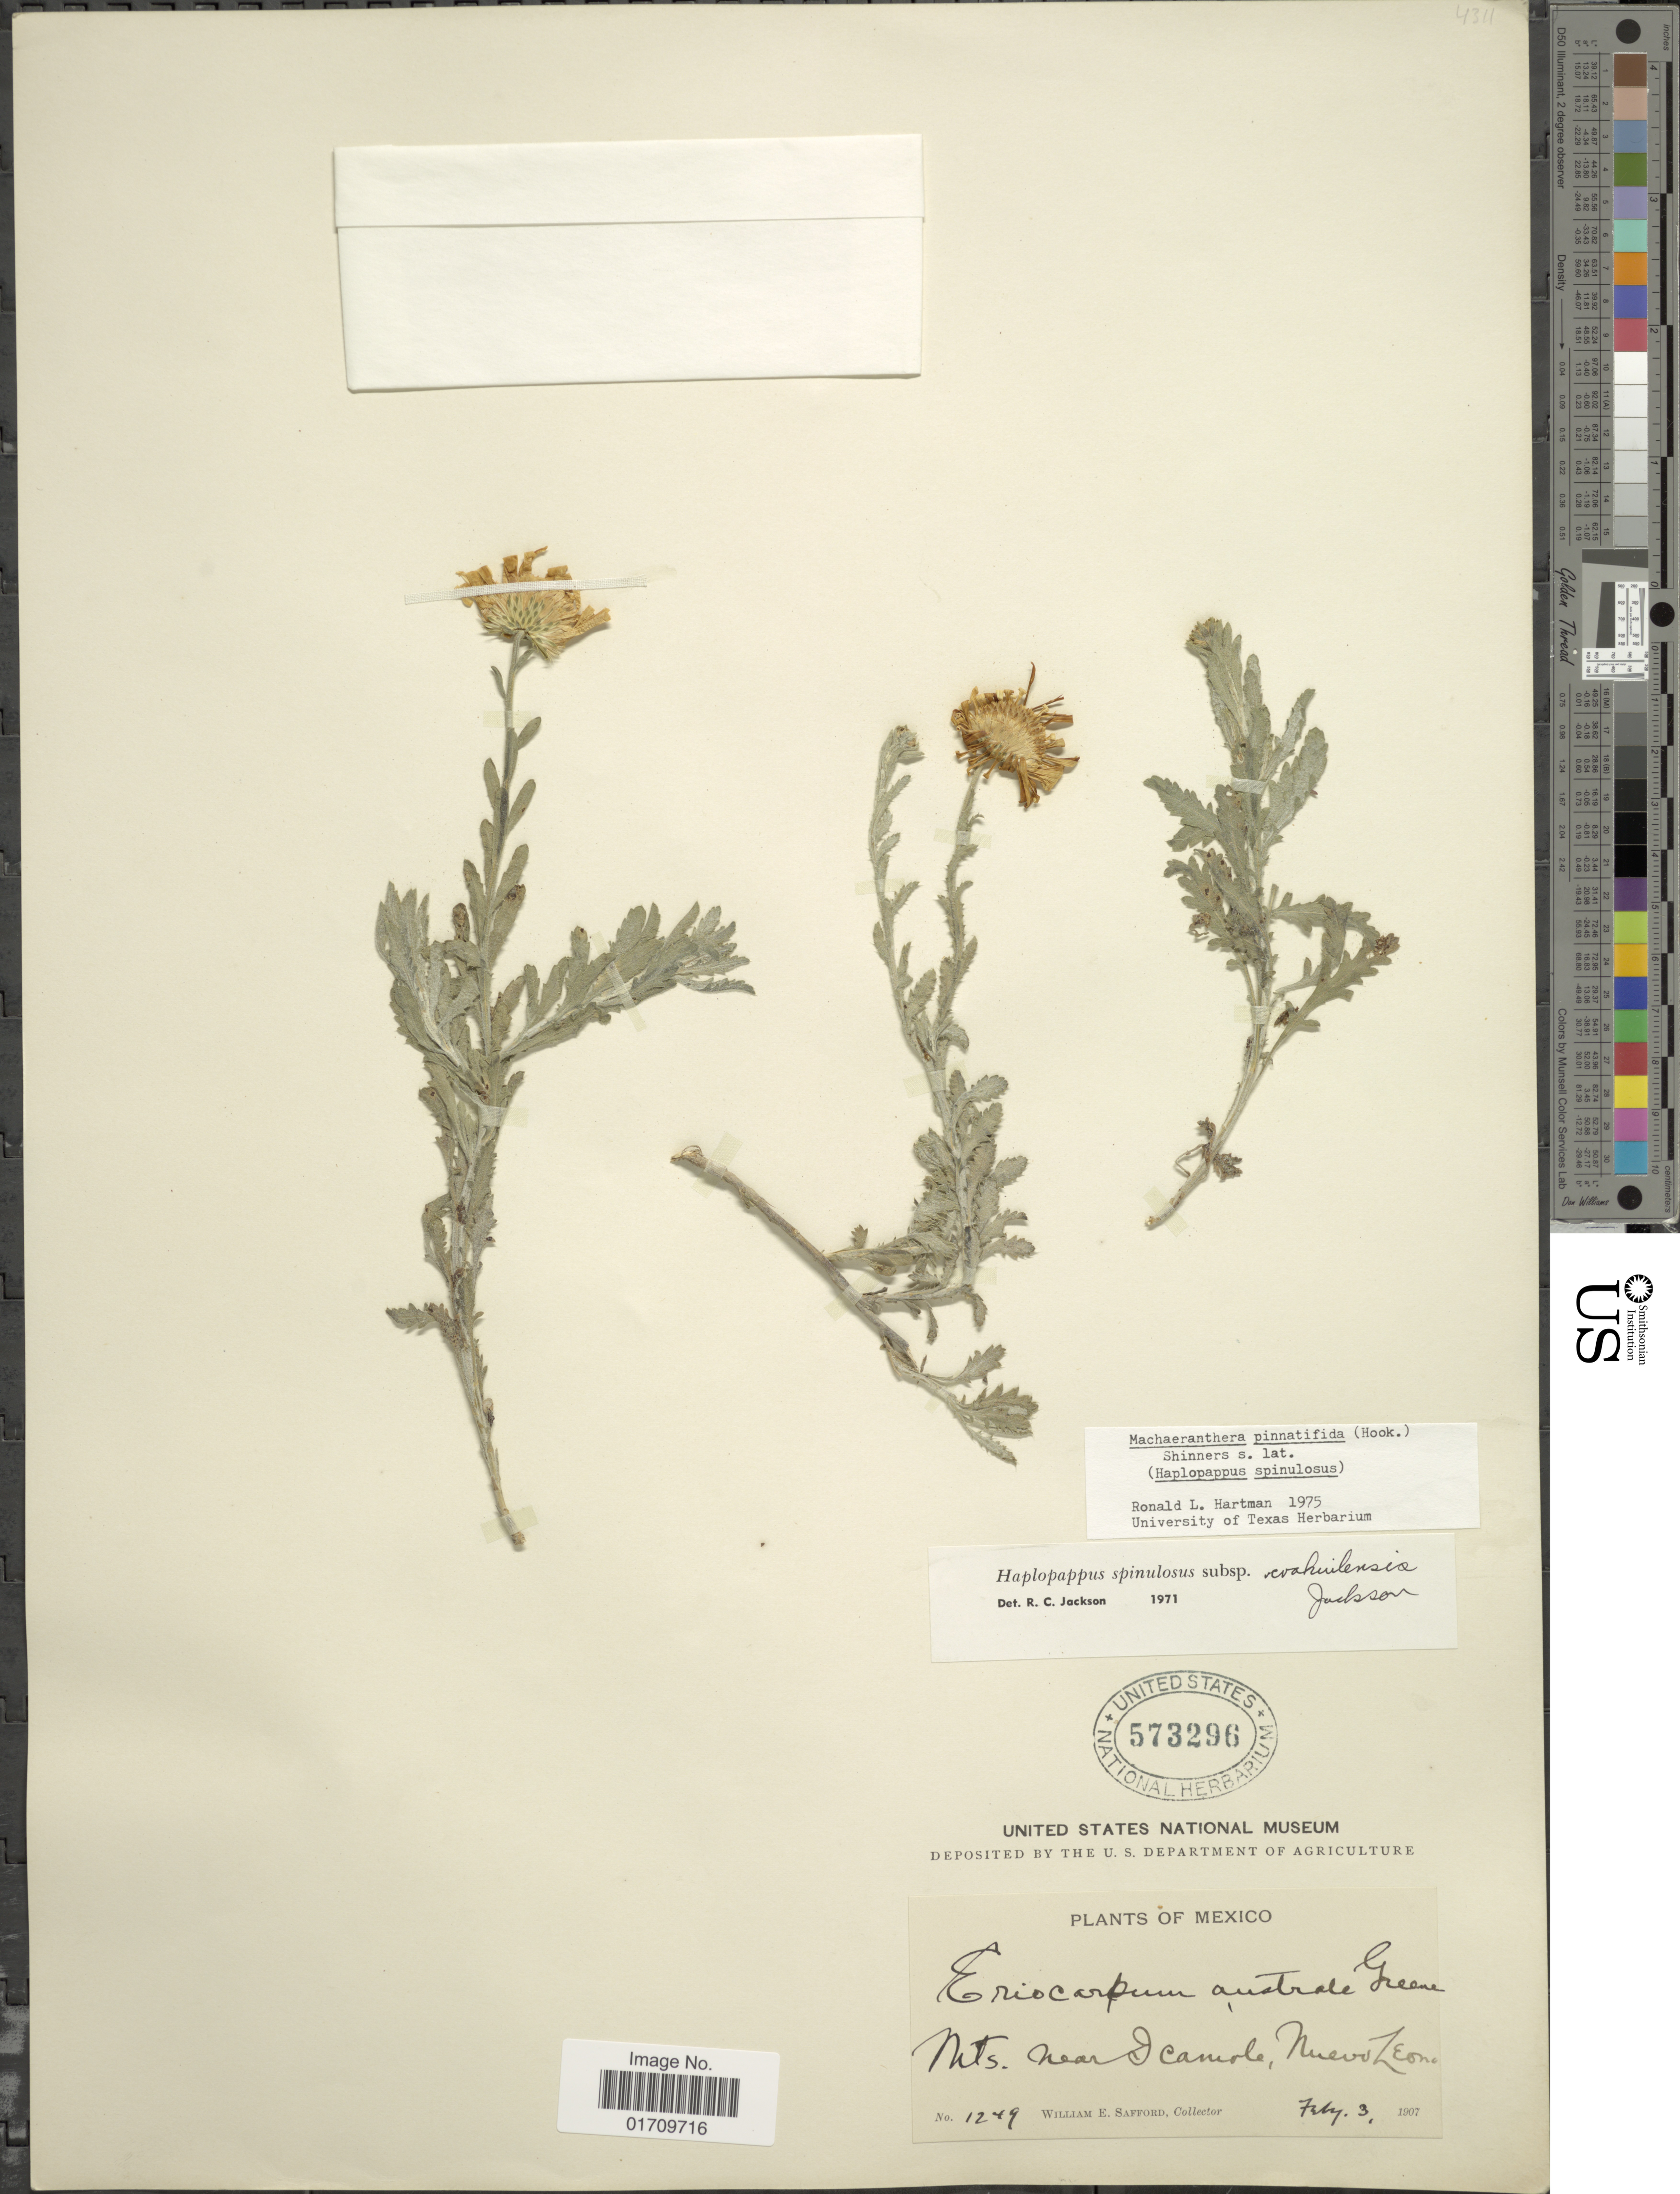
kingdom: Plantae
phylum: Tracheophyta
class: Magnoliopsida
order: Asterales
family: Asteraceae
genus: Machaeranthera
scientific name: Machaeranthera pinnatifida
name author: (Hook.) Shinners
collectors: W. E. Safford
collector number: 1249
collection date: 1907-02-03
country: Mexico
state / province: Nuevo León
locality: Mts. near Icamole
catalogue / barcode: US 573296